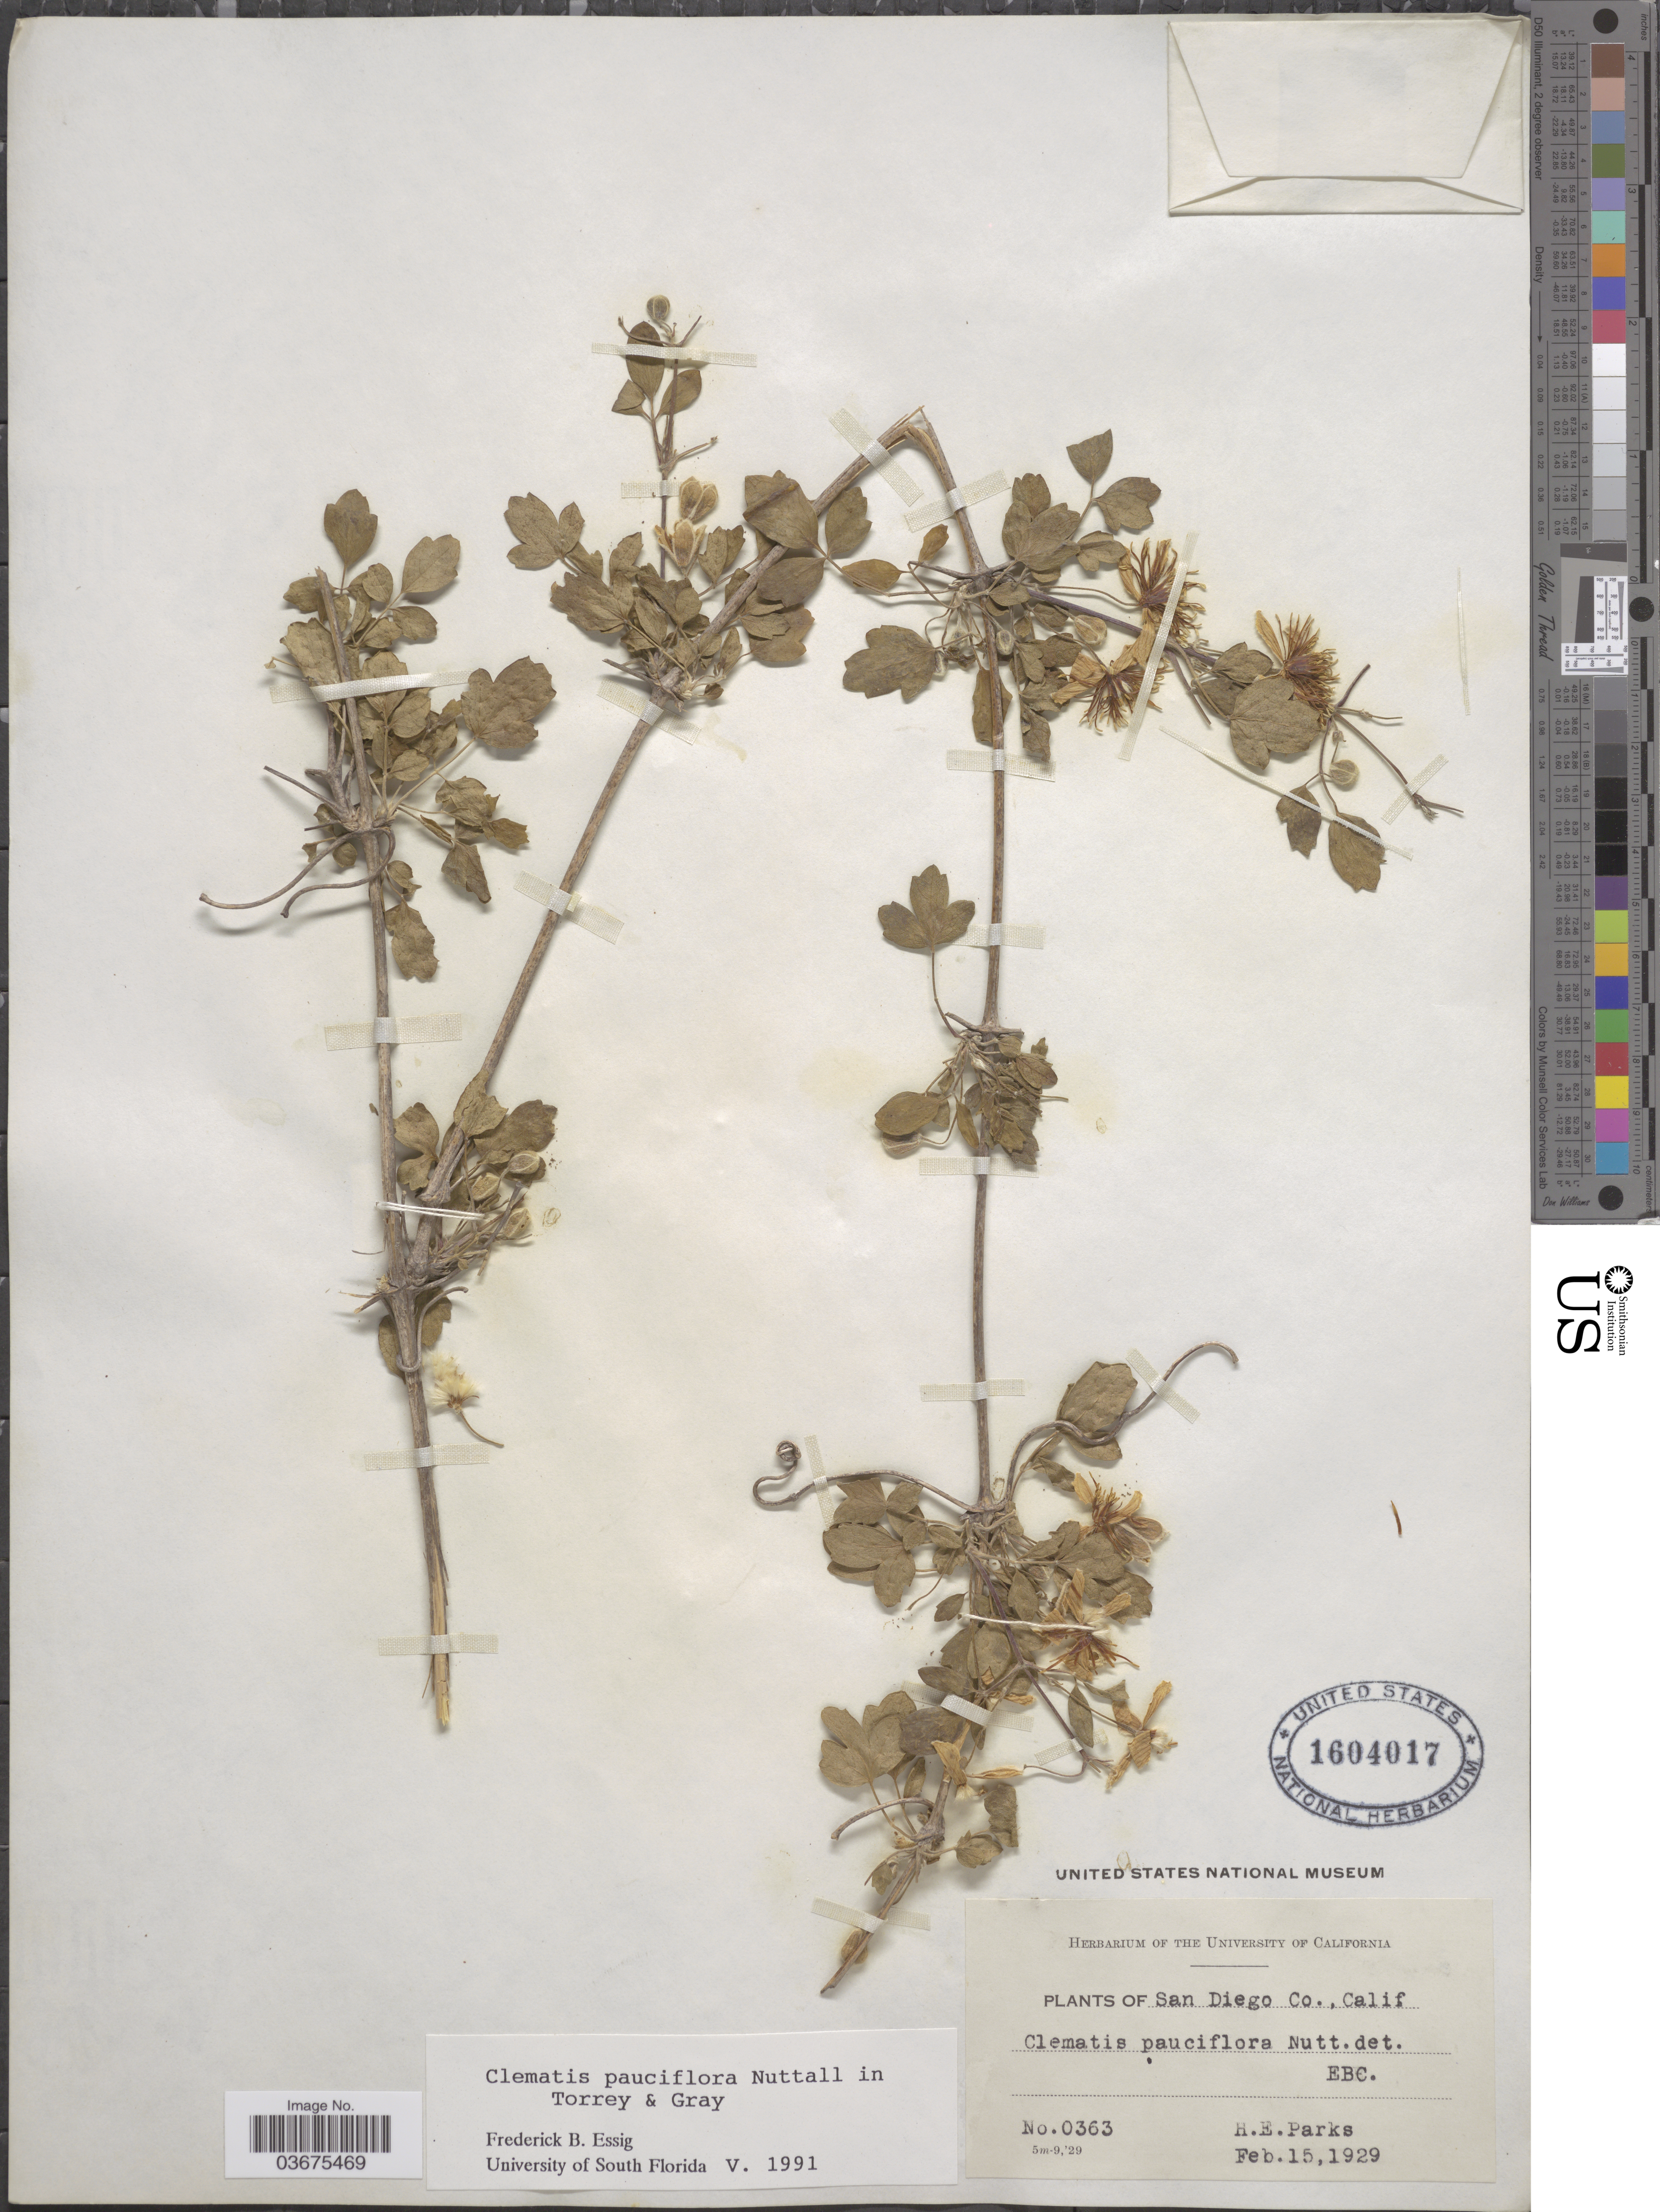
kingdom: Plantae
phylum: Tracheophyta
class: Magnoliopsida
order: Ranunculales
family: Ranunculaceae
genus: Clematis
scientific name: Clematis pauciflora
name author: Nutt. ex Torr. & A. Gray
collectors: H. E. Parks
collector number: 0363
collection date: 1929-02-15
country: United States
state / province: California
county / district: San Diego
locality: San Diego Co.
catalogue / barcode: US 1604017